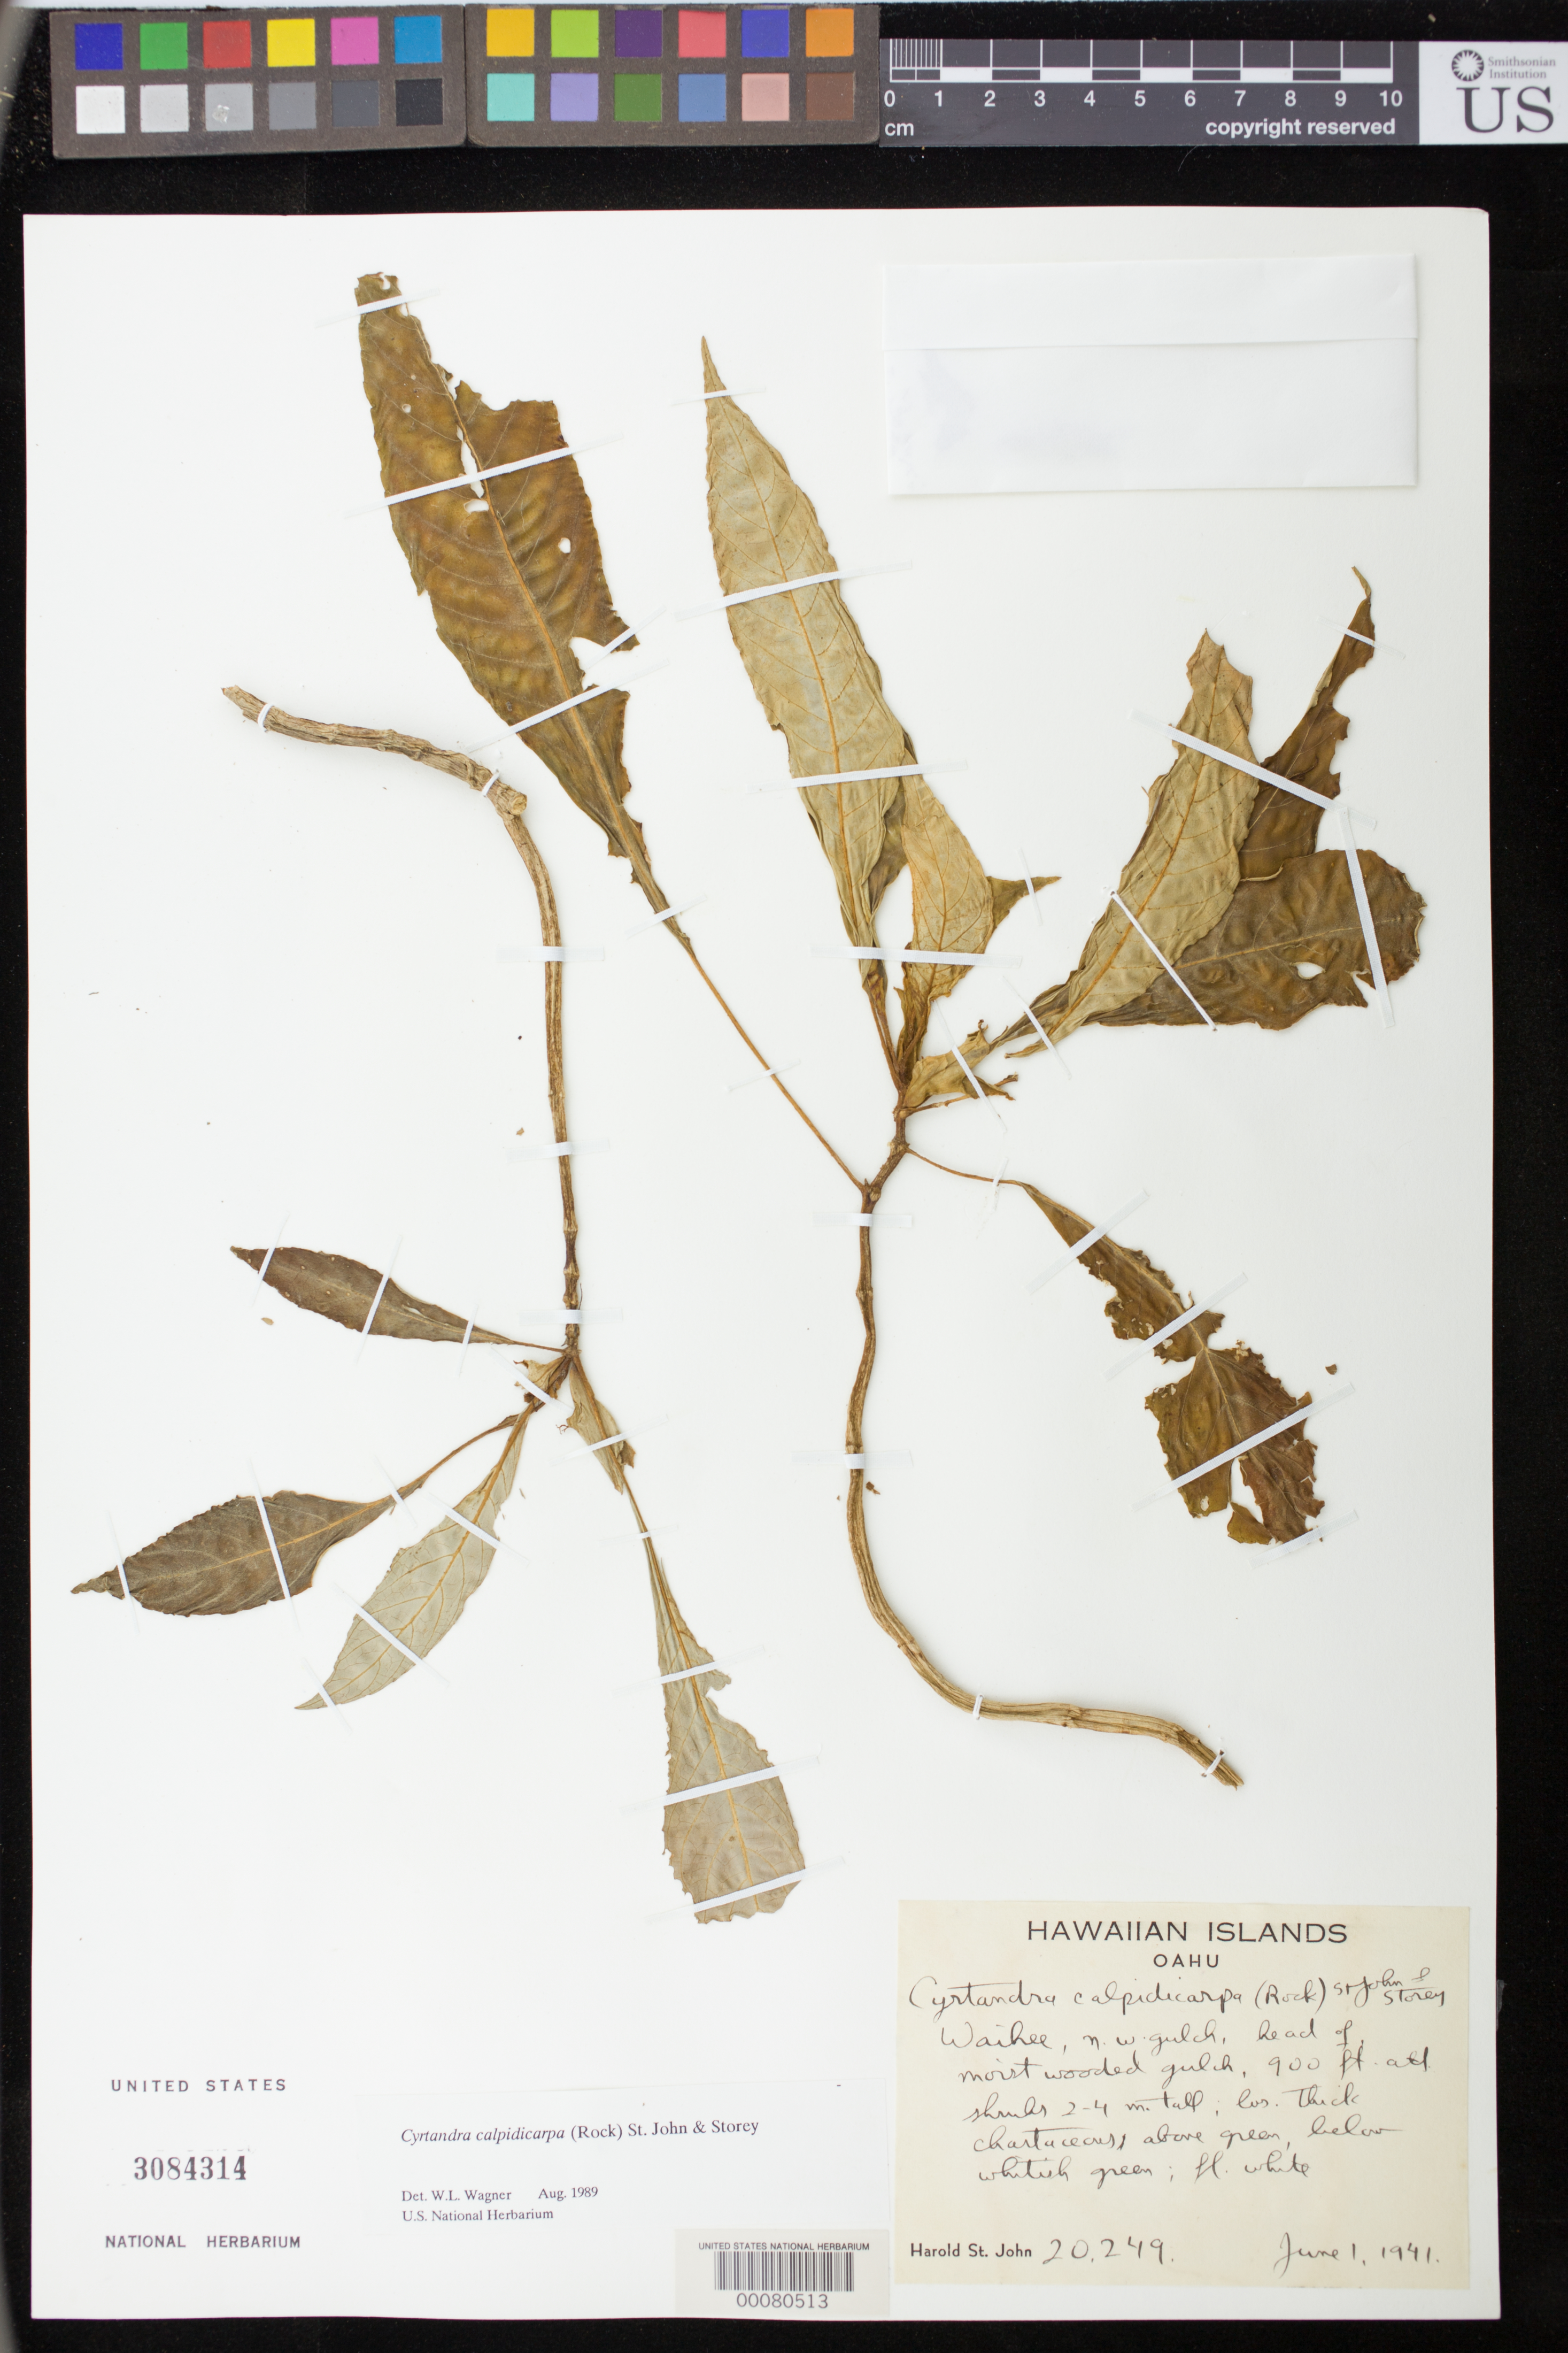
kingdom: Plantae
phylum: Tracheophyta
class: Magnoliopsida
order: Lamiales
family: Gesneriaceae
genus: Cyrtandra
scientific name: Cyrtandra calpidicarpa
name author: (Rock) H. St. John & Storey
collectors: H. St. John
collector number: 20249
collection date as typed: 01 Jun 1941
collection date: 1941-06-01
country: United States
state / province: Hawaii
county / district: Honolulu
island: Oahu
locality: Waihee, nw gulch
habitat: Head of moist wooded gulch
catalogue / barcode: US 3084314